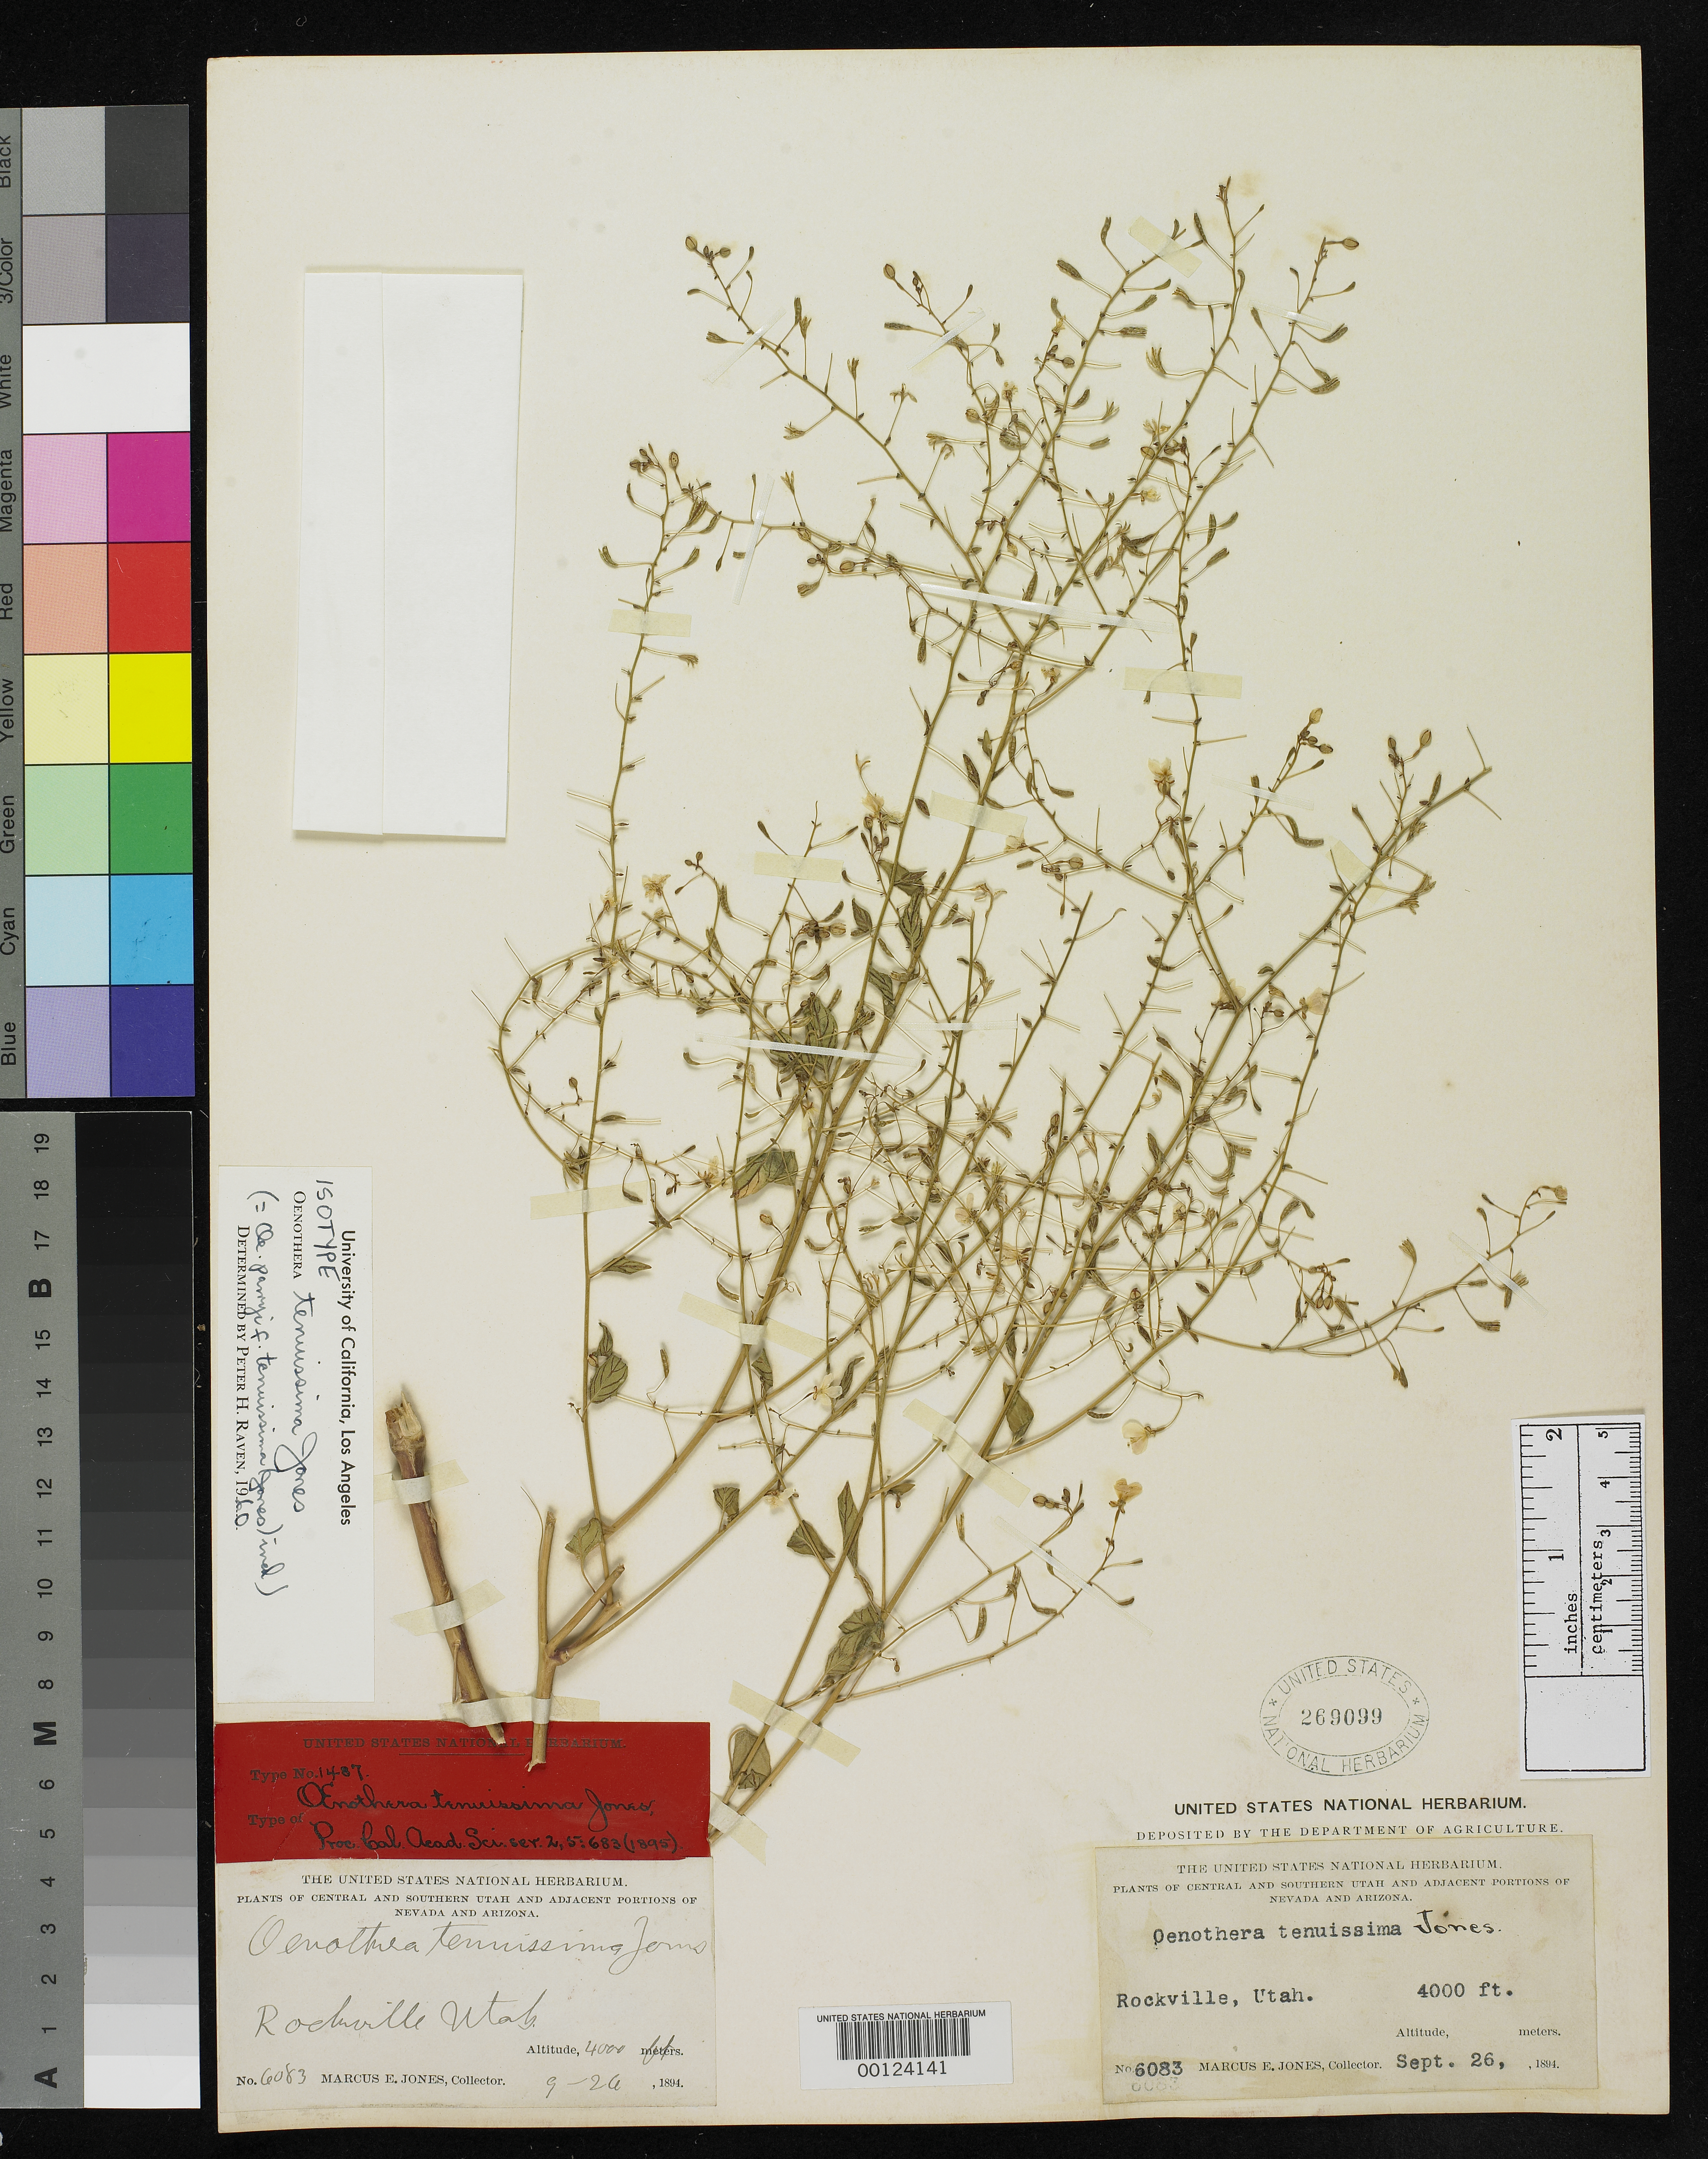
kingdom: Plantae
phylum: Tracheophyta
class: Magnoliopsida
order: Myrtales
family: Onagraceae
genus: Oenothera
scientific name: Oenothera tenuissima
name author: M.E. Jones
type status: Isotype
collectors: M. E. Jones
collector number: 6083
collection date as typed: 26 Sep 1894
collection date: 1894-09-26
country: United States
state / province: Utah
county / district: Washington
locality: Rockville.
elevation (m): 1219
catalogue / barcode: US 269099